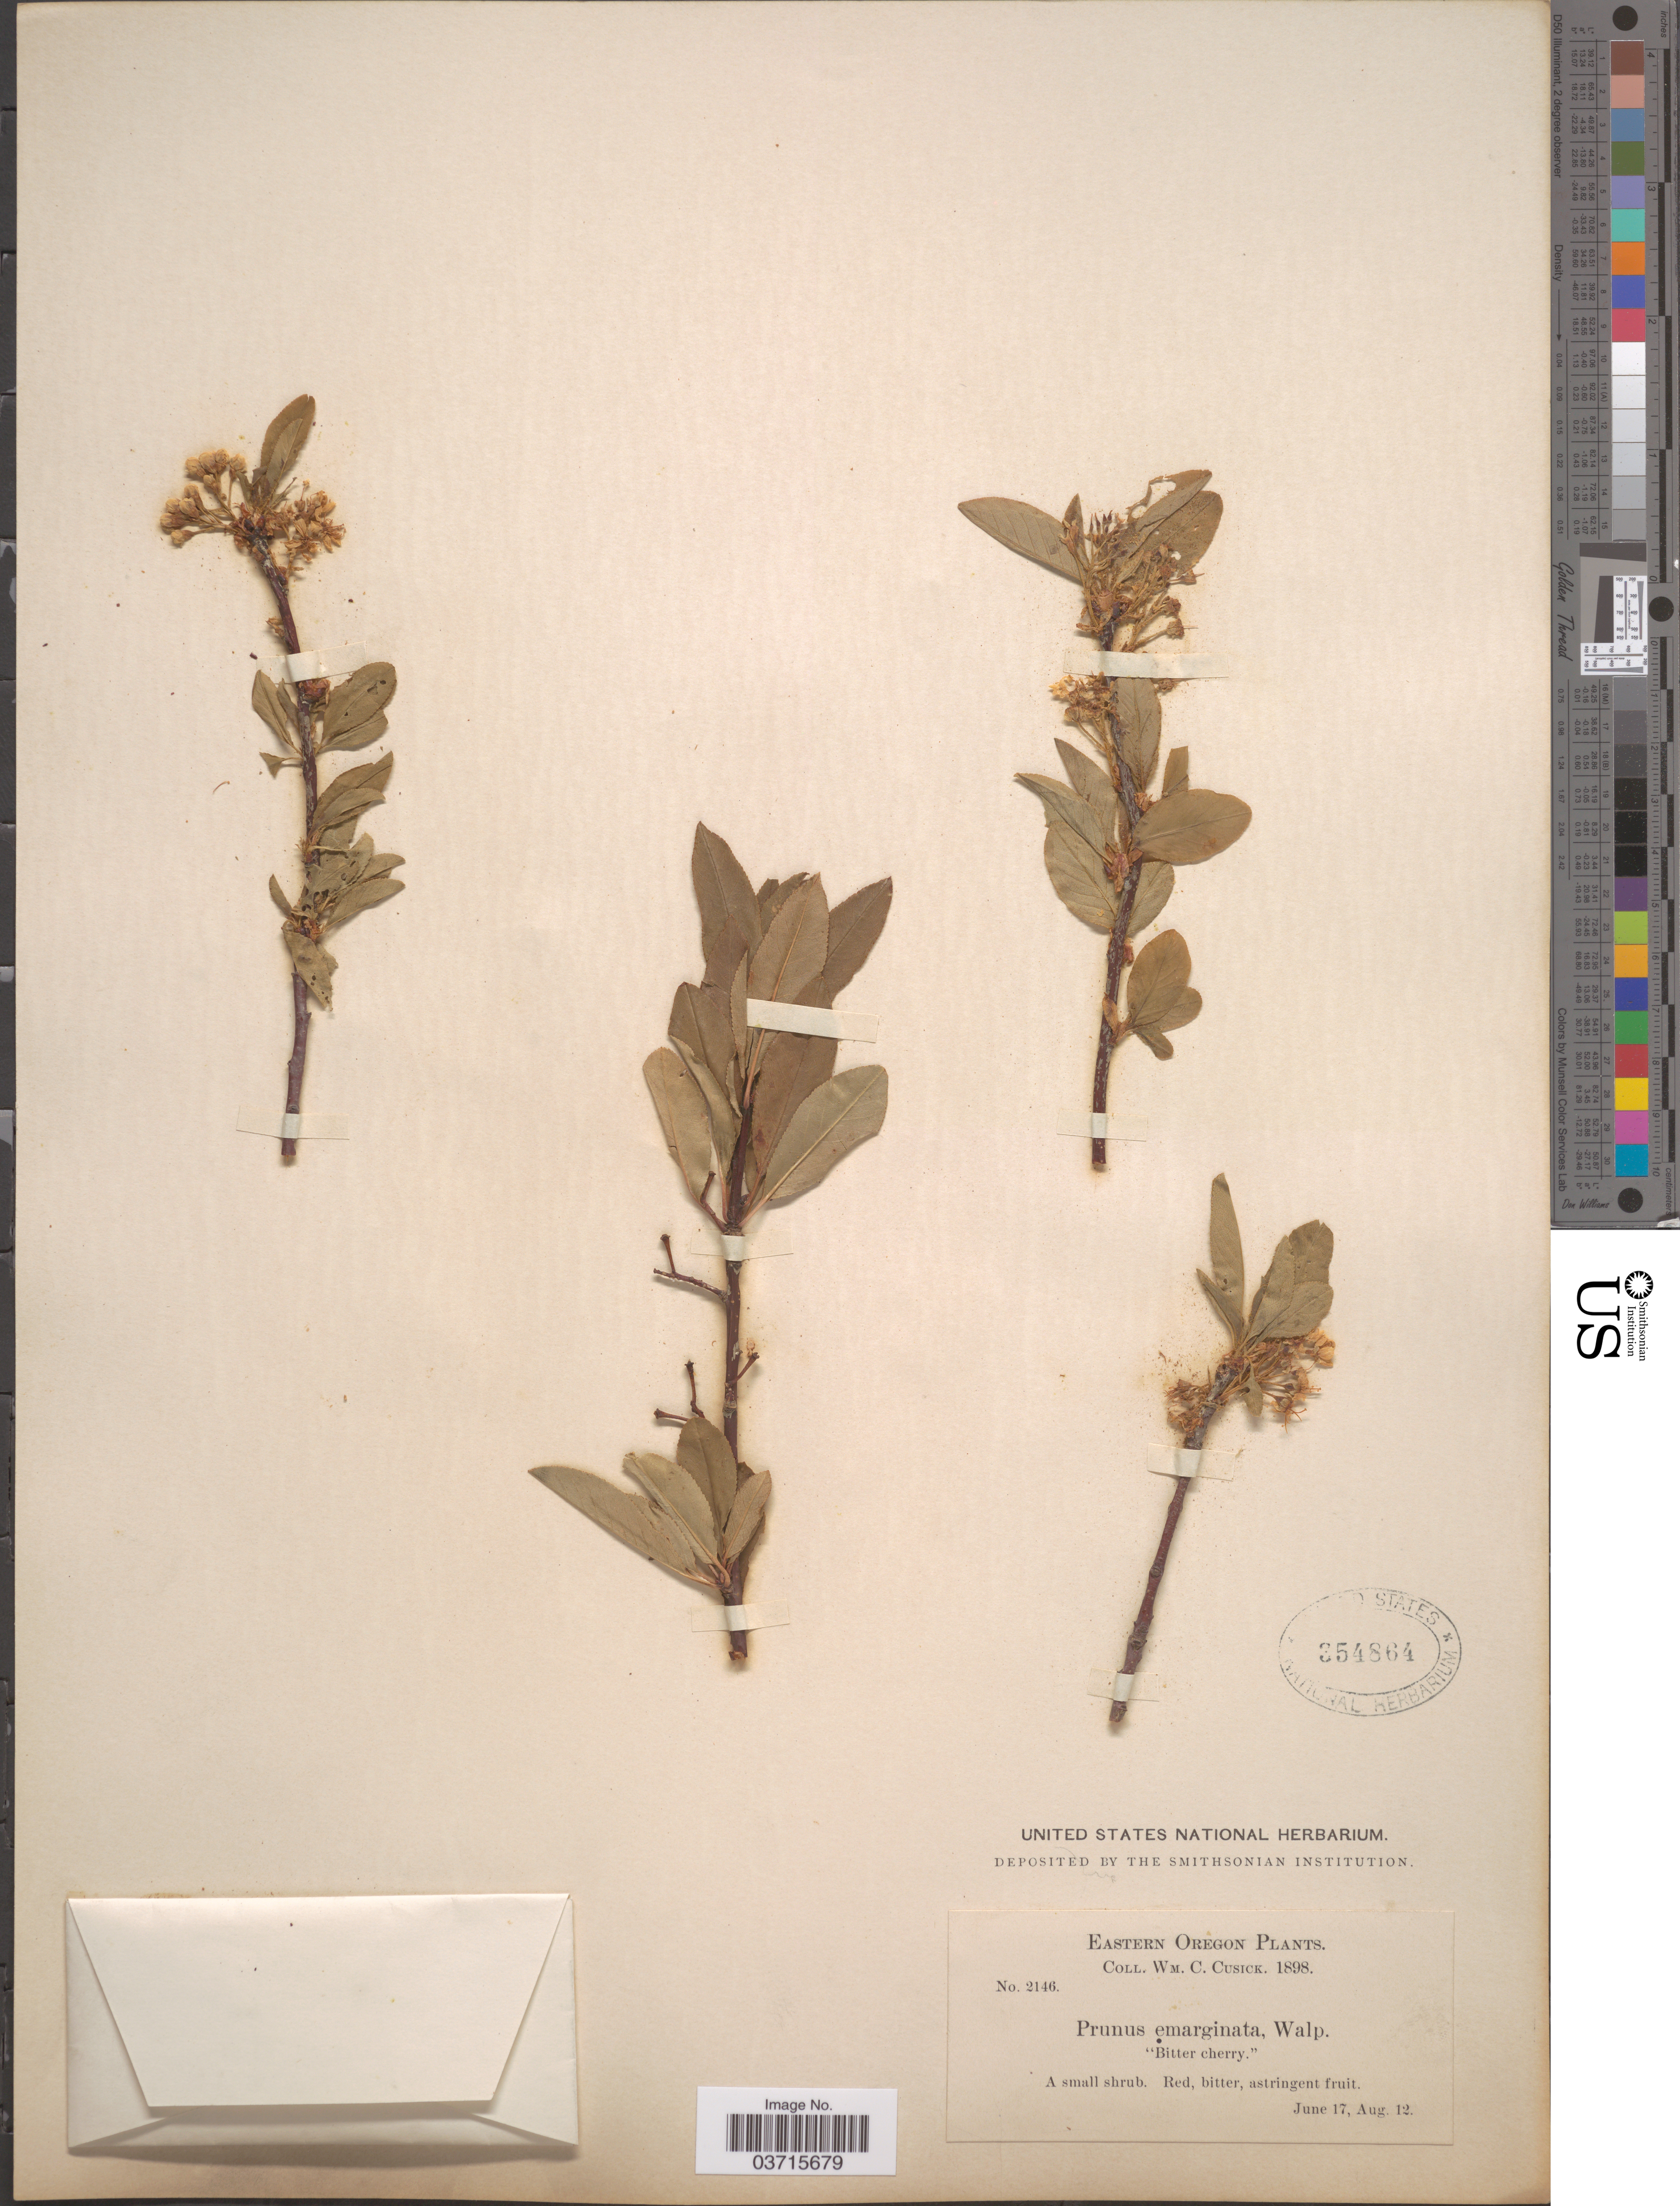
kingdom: Plantae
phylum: Tracheophyta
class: Magnoliopsida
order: Rosales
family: Rosaceae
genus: Prunus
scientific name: Prunus emarginata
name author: (Douglas ex Hook.) Eaton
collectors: W. C. Cusick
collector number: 2146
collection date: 1898-06-17/1898-08-12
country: United States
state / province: Oregon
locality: Eastern Oregon.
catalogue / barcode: US 354864